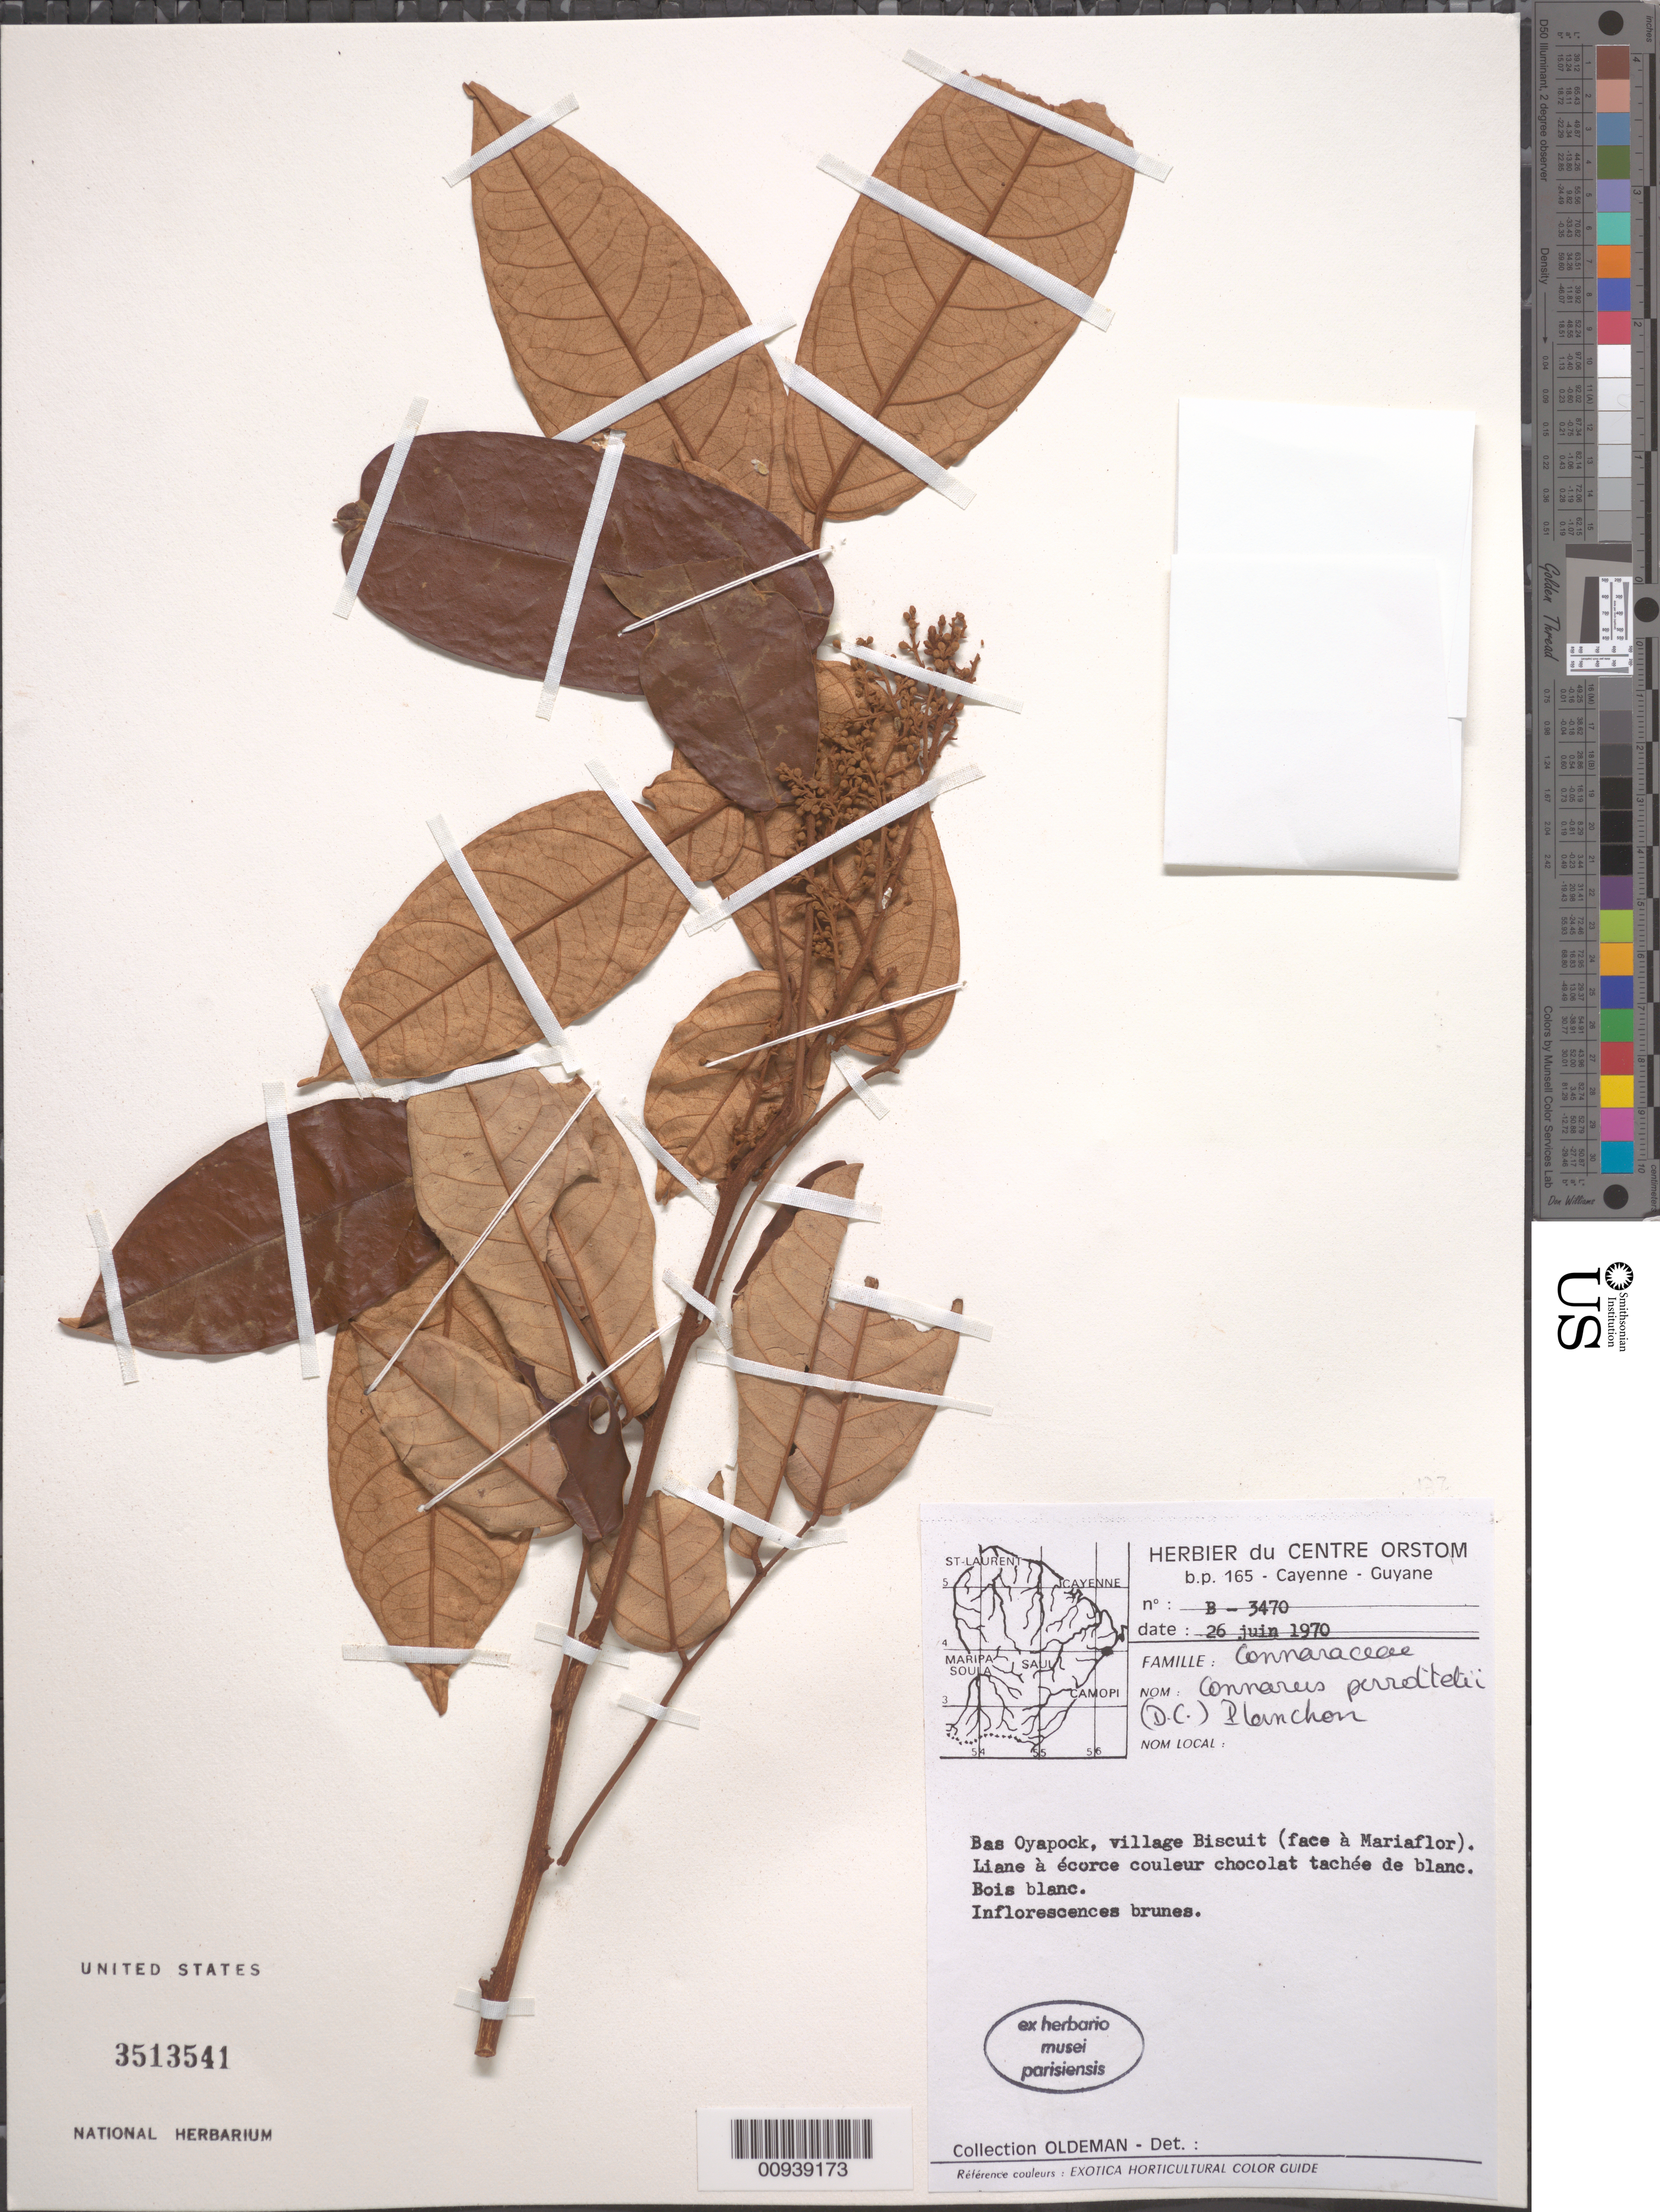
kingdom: Plantae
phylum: Tracheophyta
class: Magnoliopsida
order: Oxalidales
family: Connaraceae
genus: Connarus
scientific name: Connarus perrottetii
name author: (DC.) Planch.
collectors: R. Oldeman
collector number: B 3470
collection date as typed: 26-Jun-70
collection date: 1970-06-26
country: French Guiana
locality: Bas Oyapock, village Biscuit (face à Mariaflor)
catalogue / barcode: US 3513541